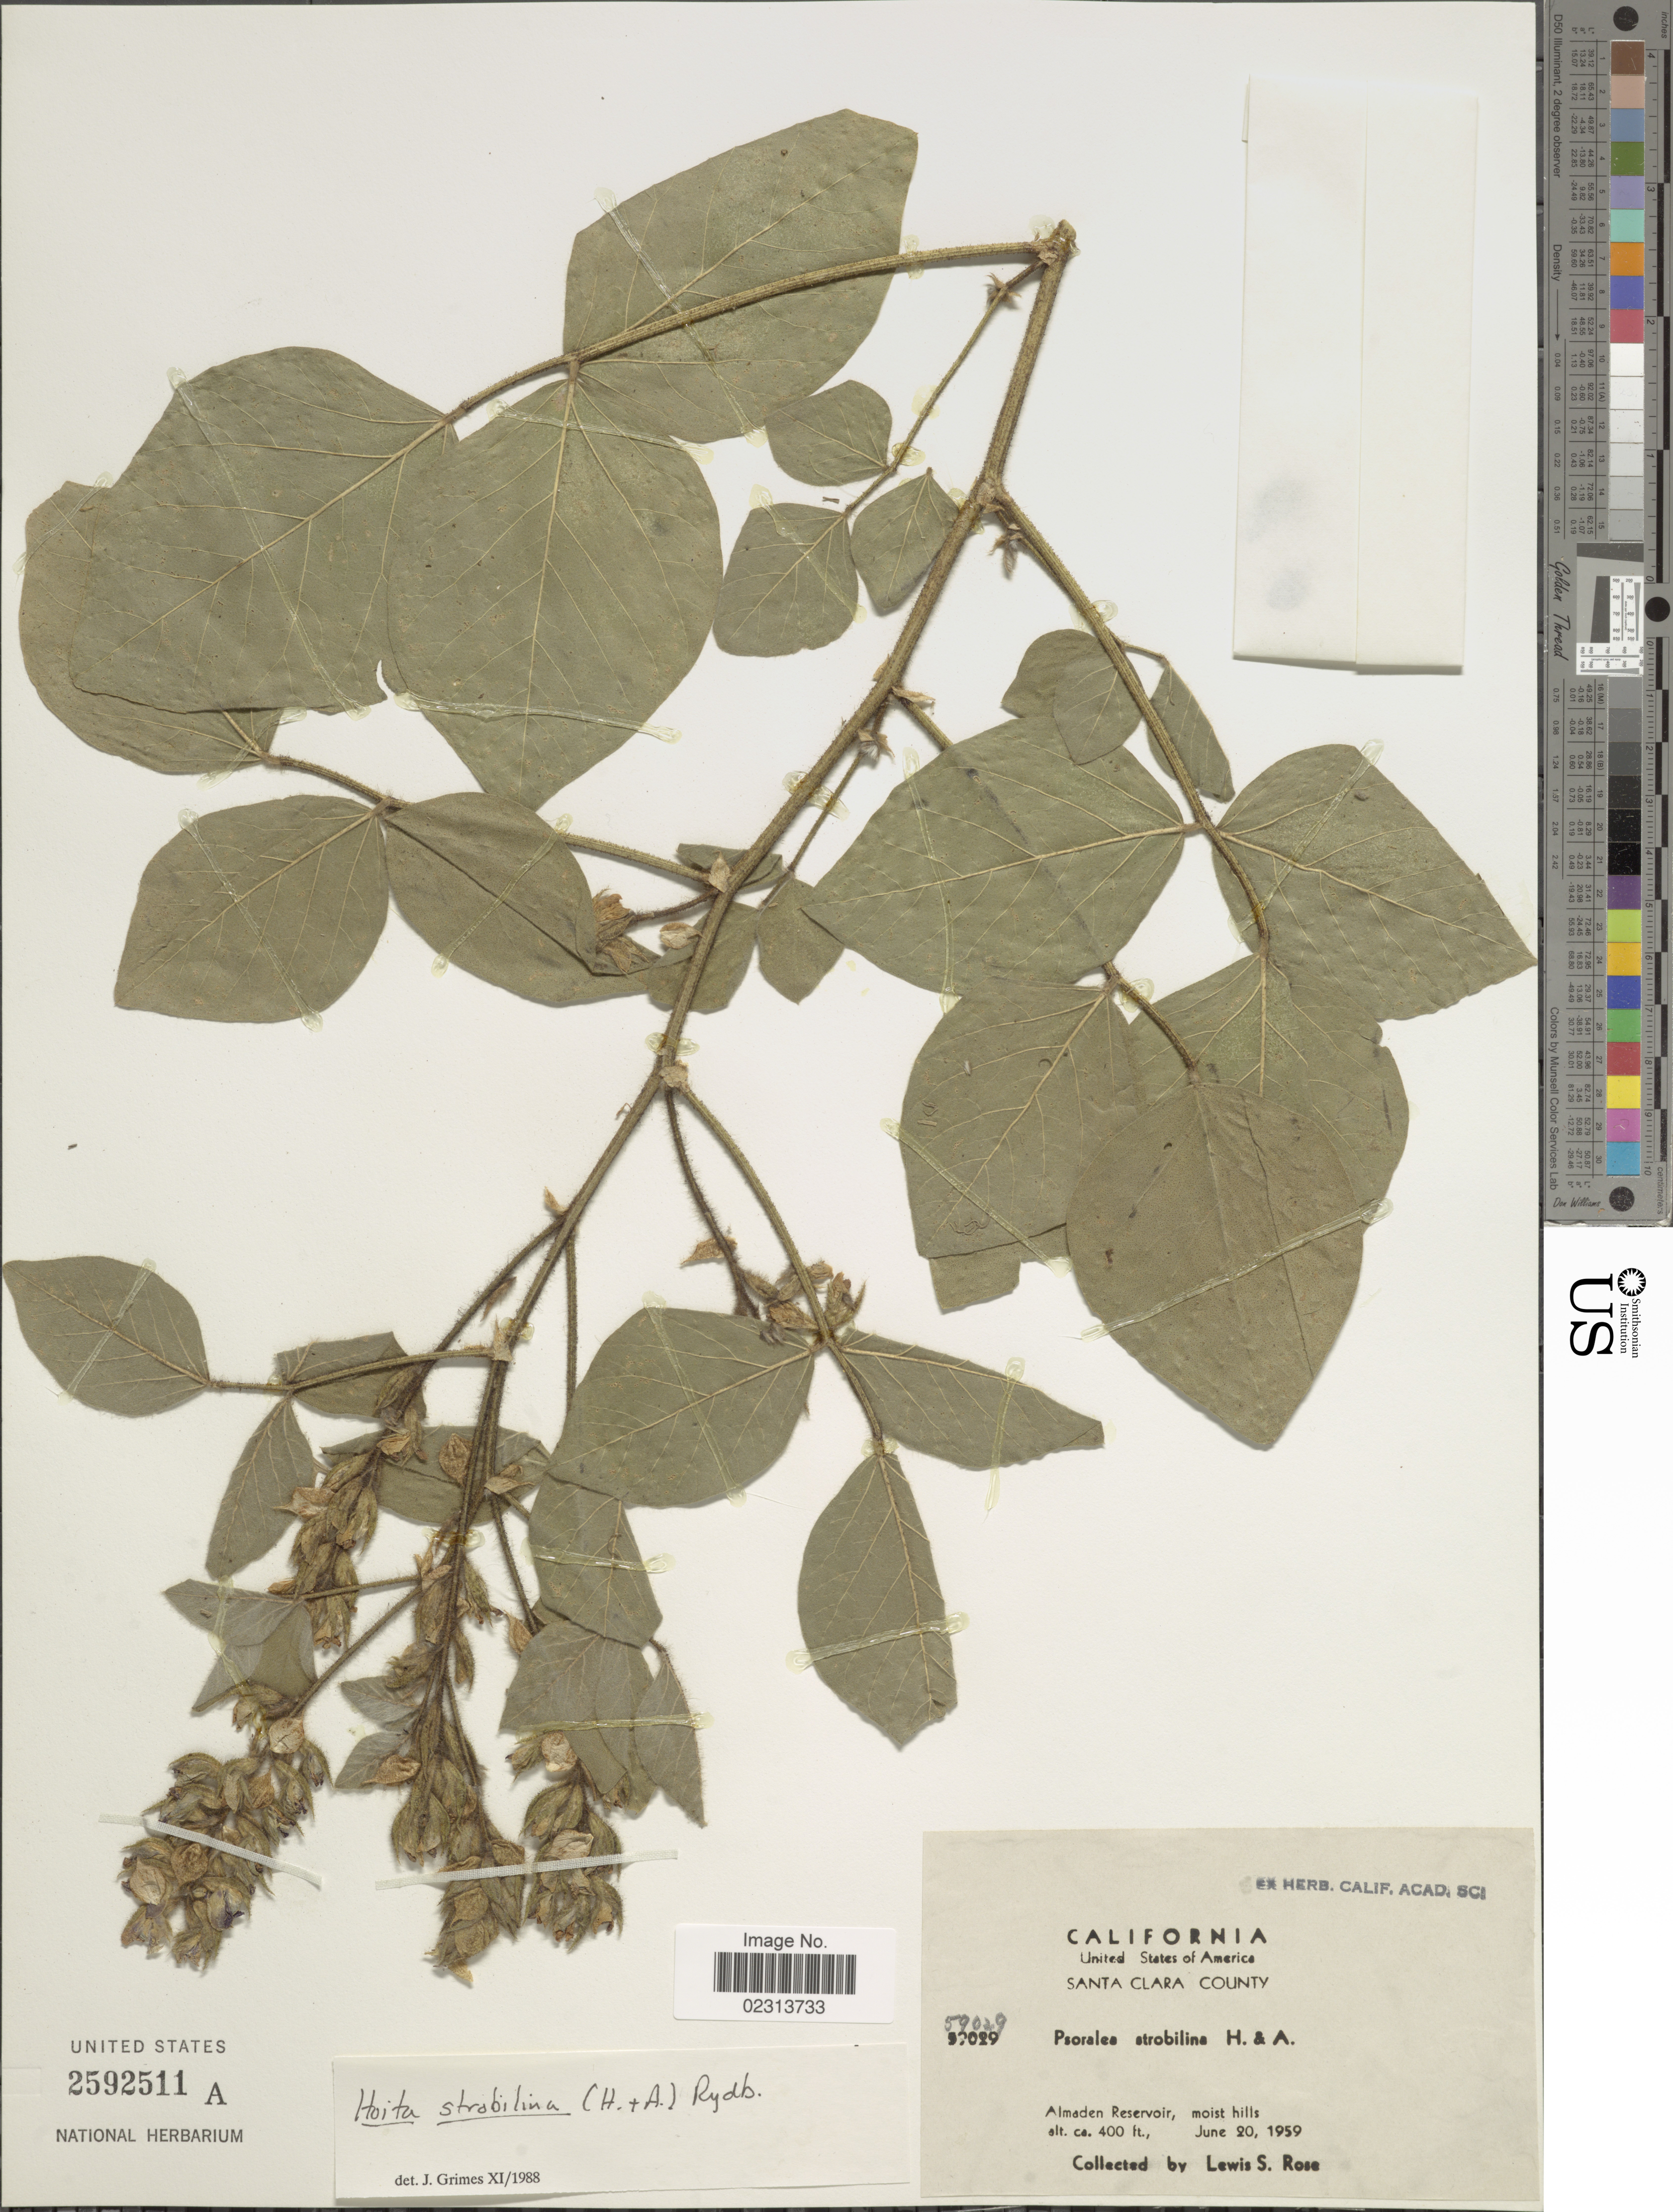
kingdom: Plantae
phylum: Tracheophyta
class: Magnoliopsida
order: Fabales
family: Fabaceae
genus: Hoita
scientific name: Hoita strobilina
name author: (Hook. & Arn.) Rydb.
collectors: L. S. Rose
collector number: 59029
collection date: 1959-06-20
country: United States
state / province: California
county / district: Santa Clara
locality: Santa Clara County, Almaden Resrvoir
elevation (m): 122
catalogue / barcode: US 2592511A